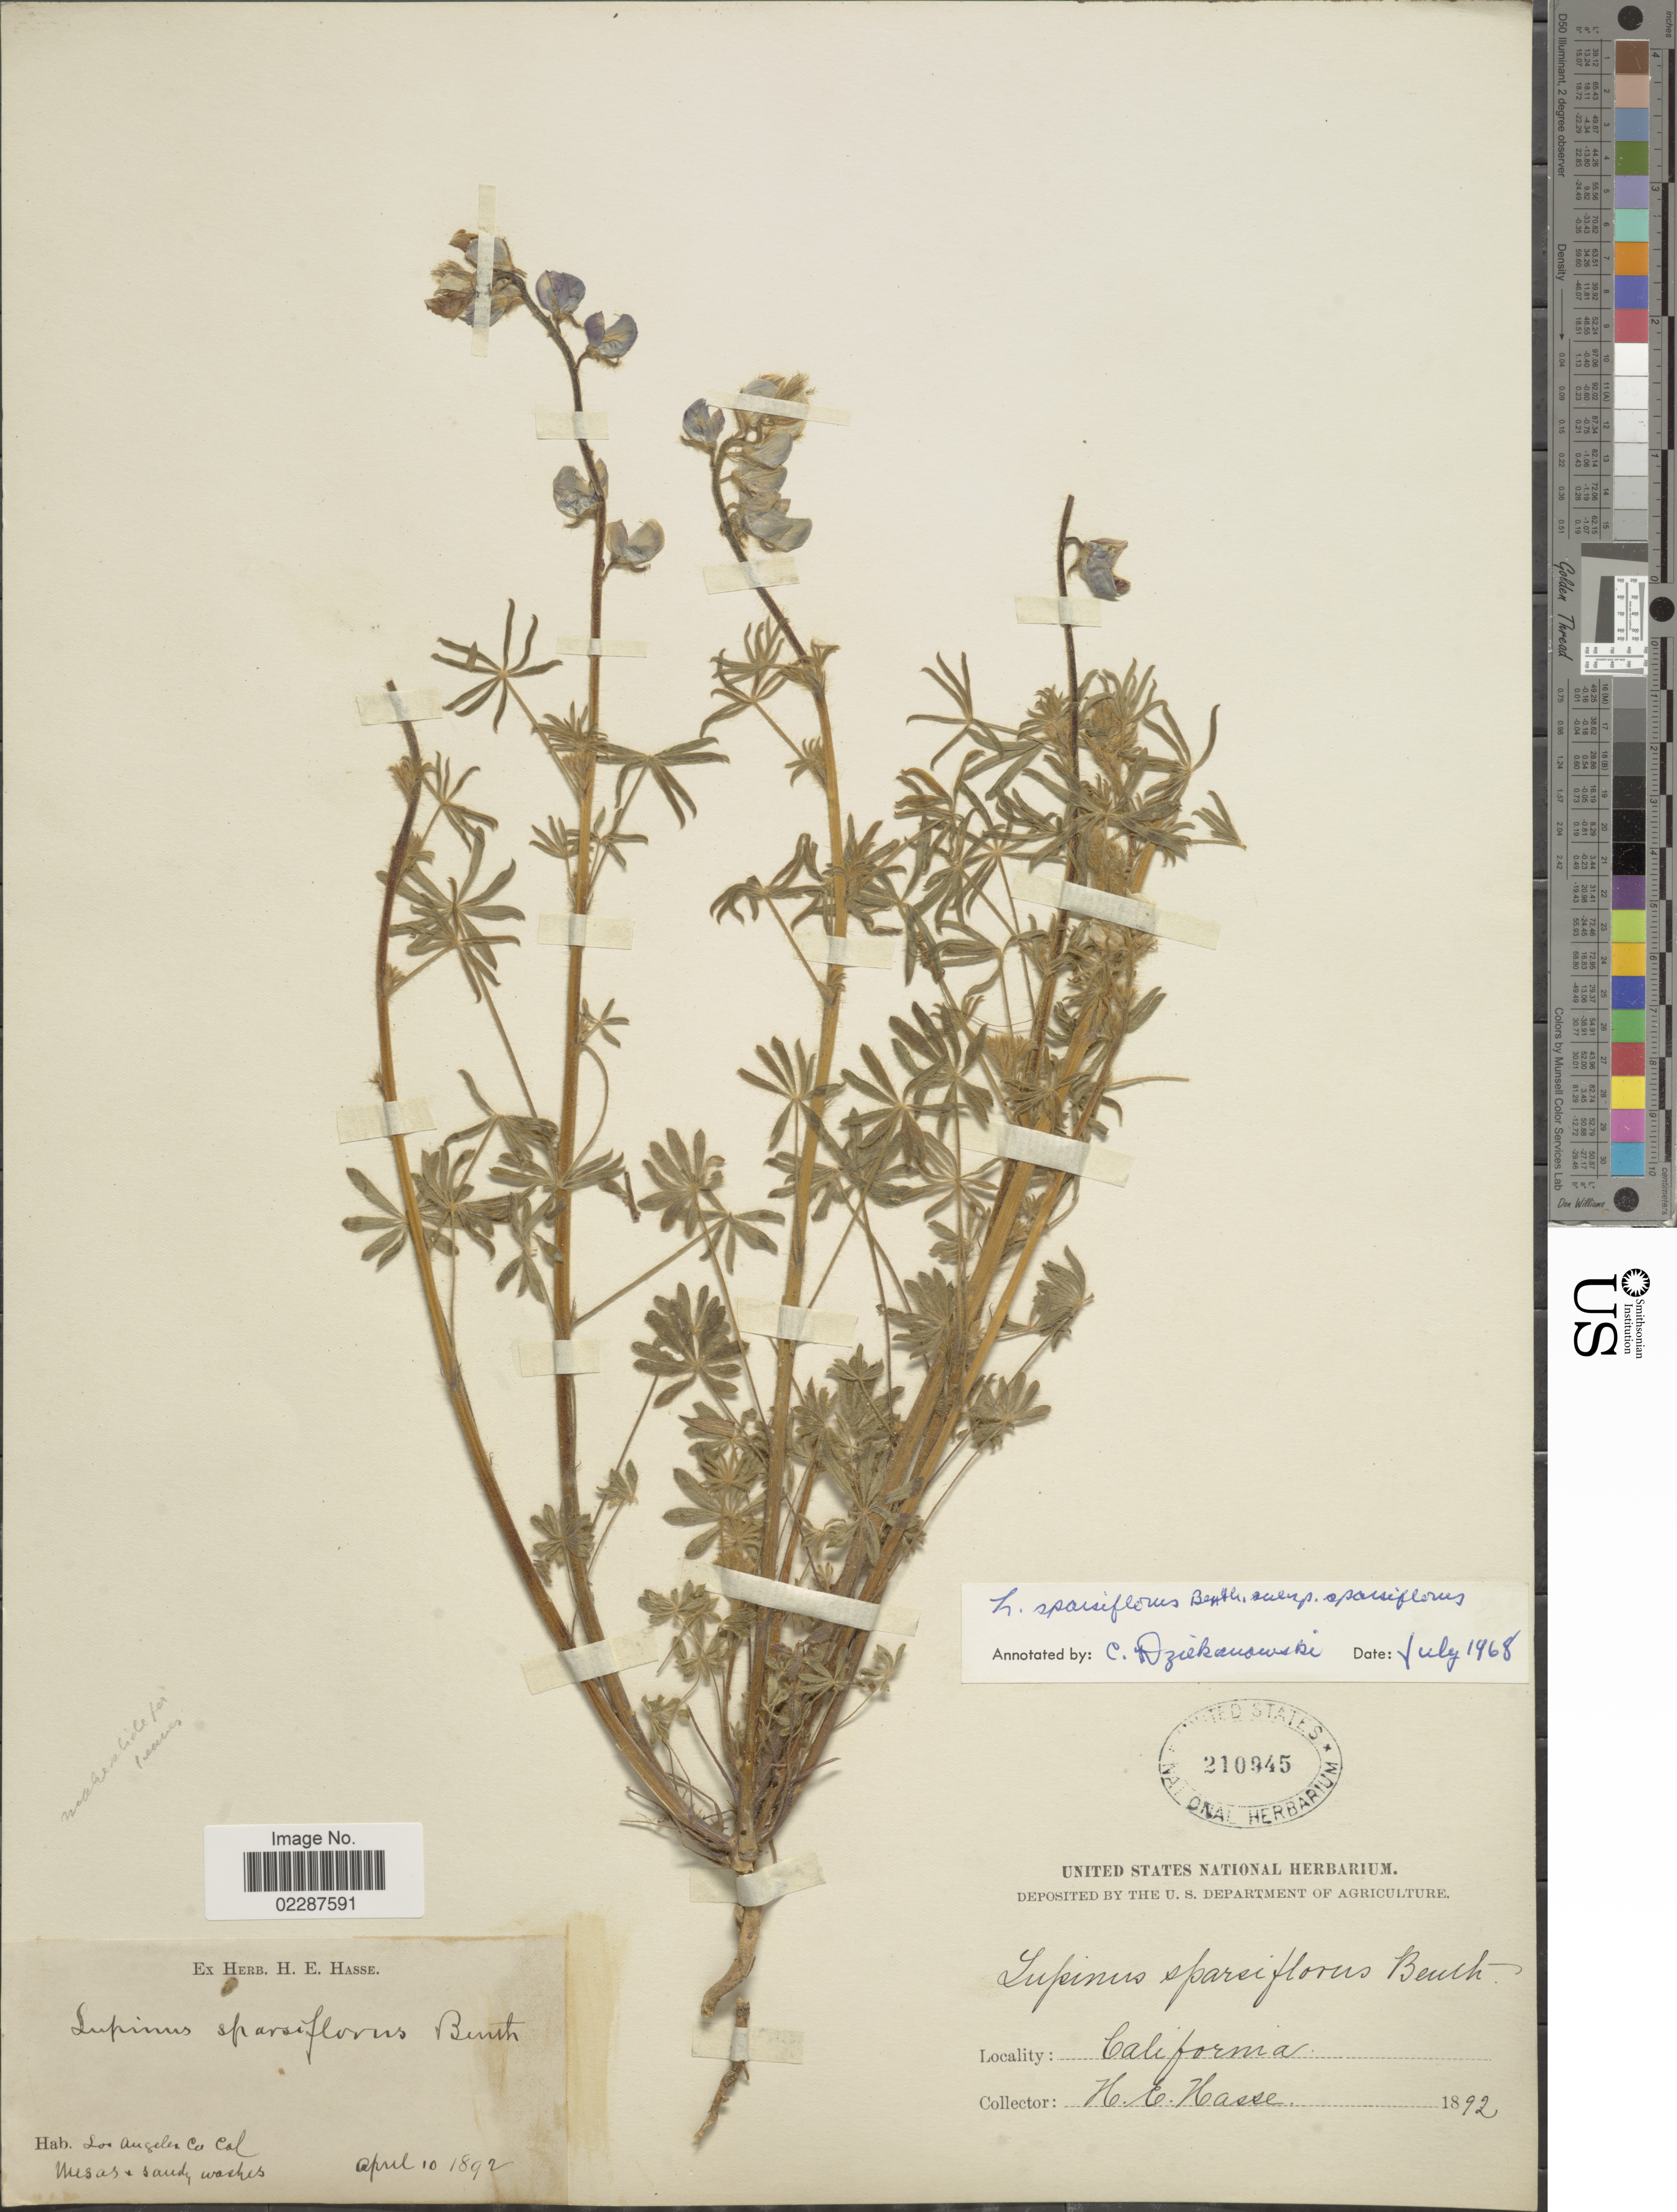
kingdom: Plantae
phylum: Tracheophyta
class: Magnoliopsida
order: Fabales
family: Fabaceae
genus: Lupinus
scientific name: Lupinus sparsiflorus subsp. sparsiflorus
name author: Benth.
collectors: H. E. Hasse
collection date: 1892-04-10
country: United States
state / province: California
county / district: Los Angeles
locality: Los Angeles Co.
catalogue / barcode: US 210945